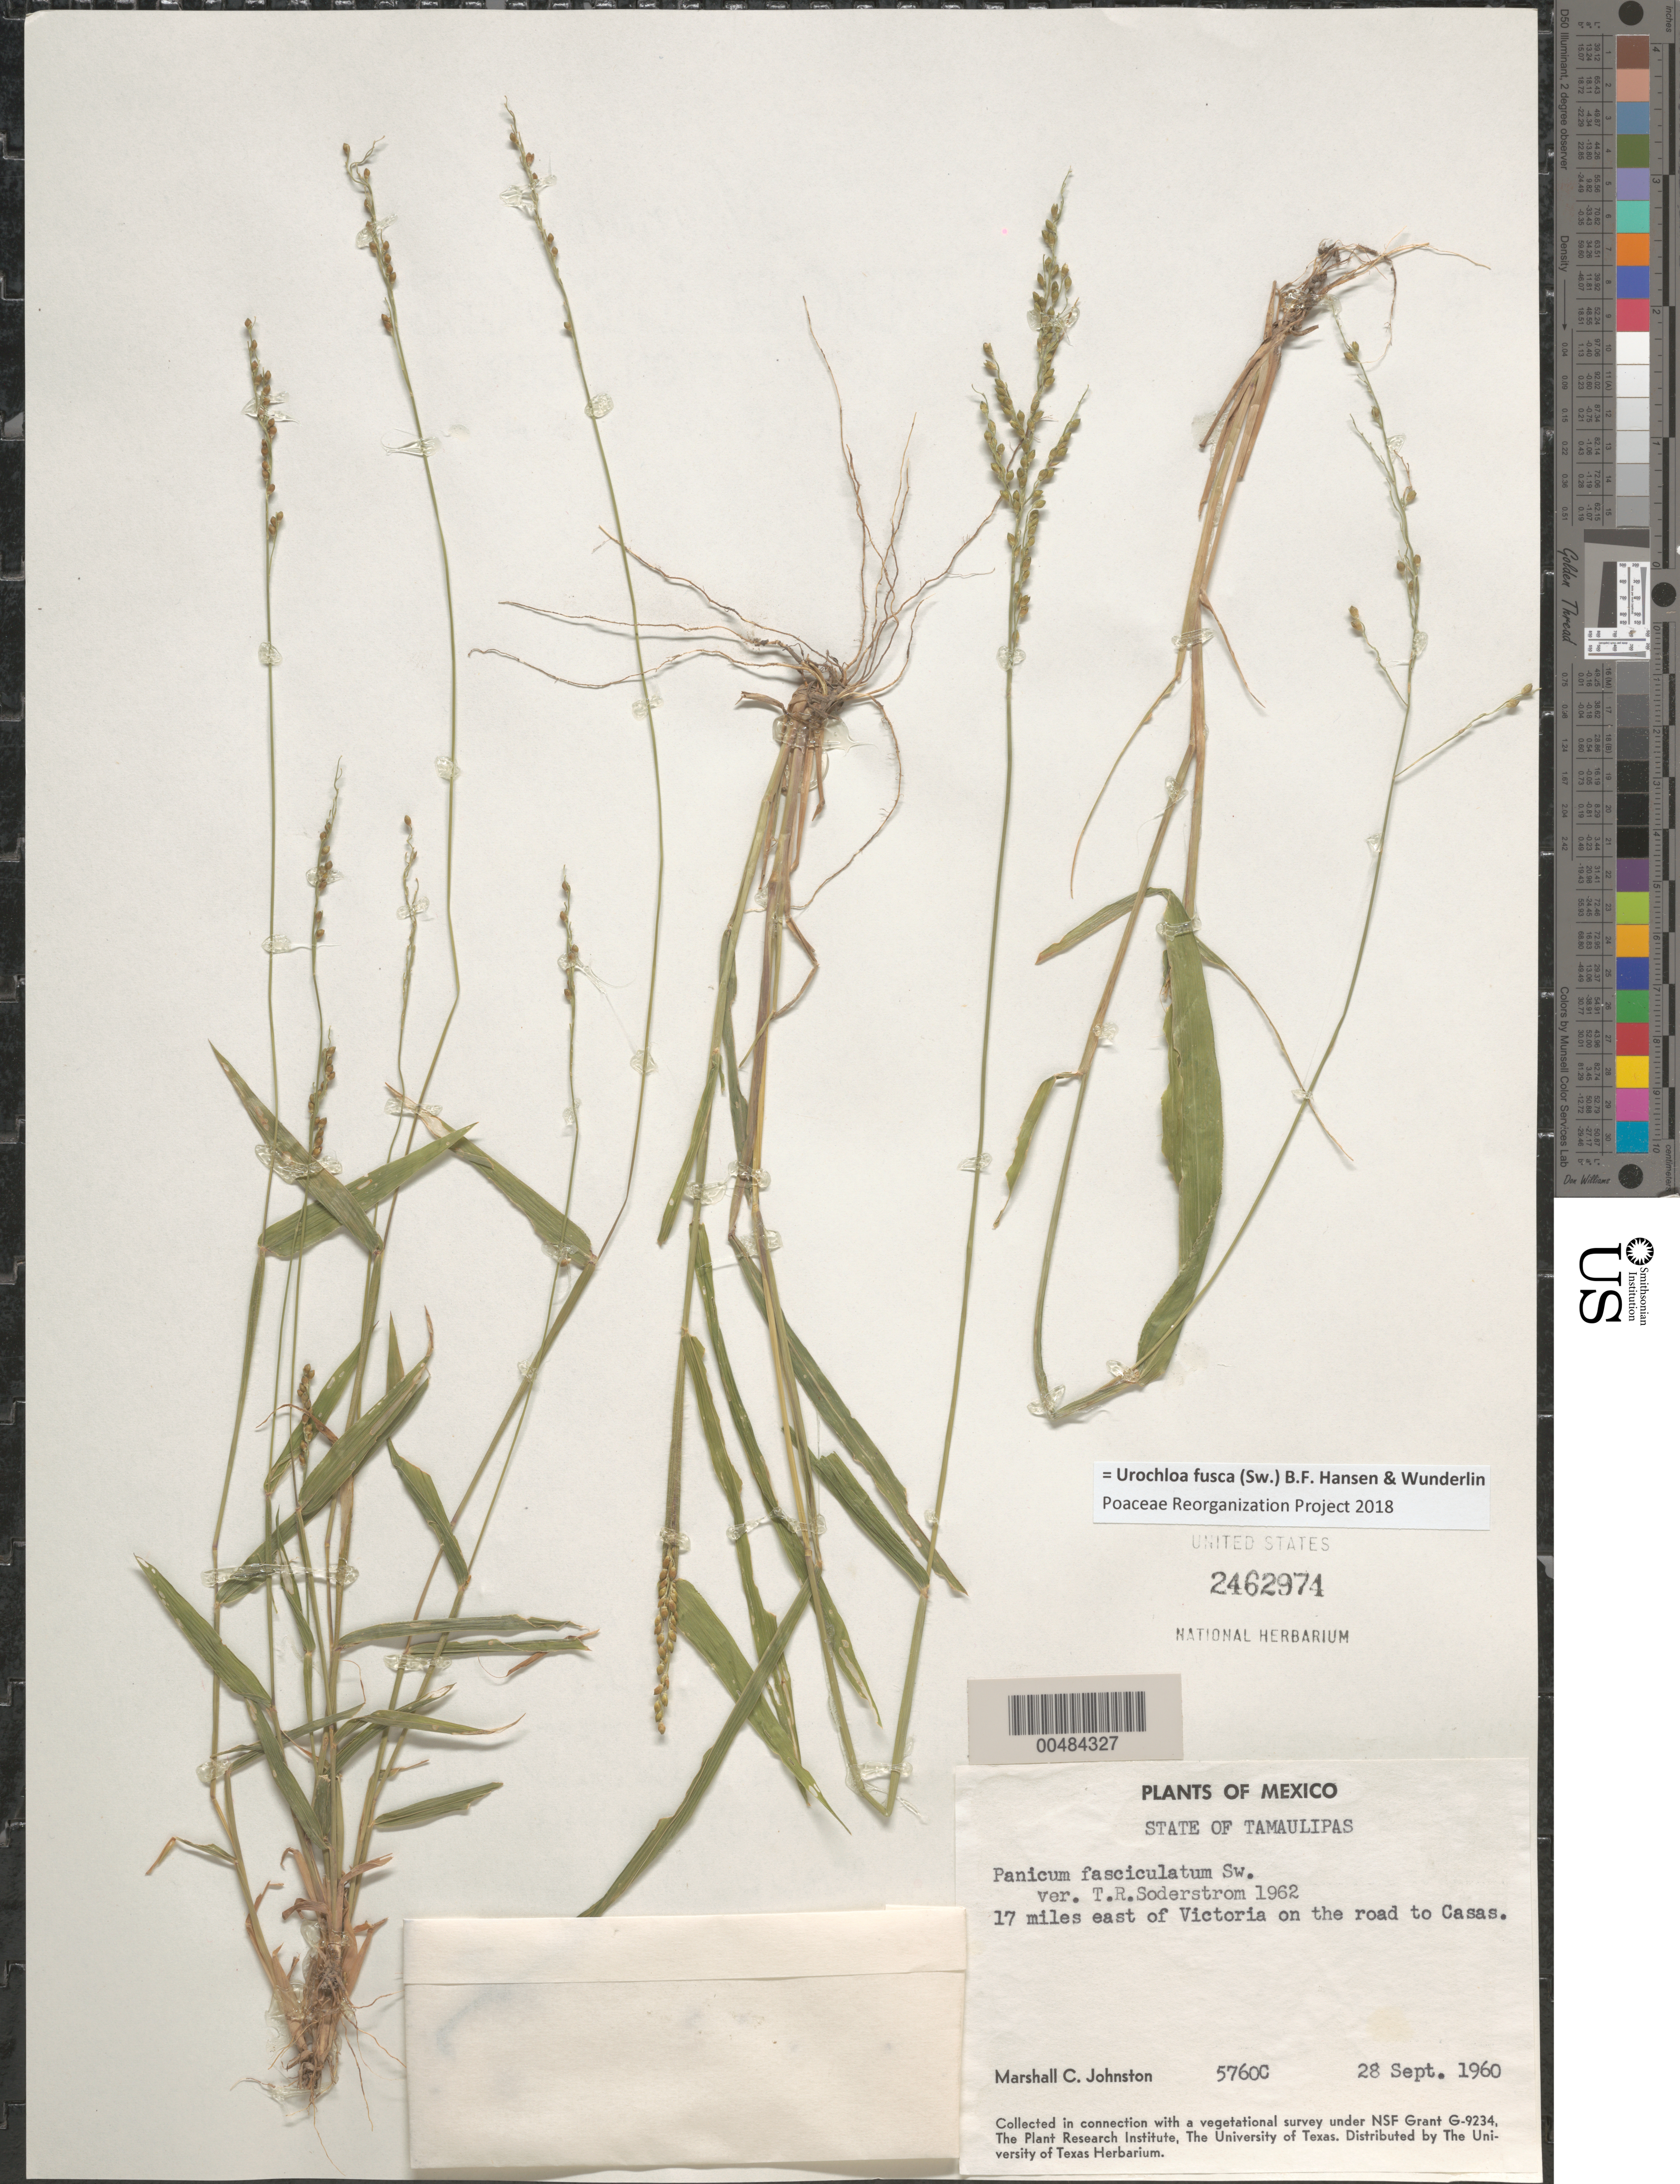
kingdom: Plantae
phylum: Tracheophyta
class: Liliopsida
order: Poales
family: Poaceae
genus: Brachiaria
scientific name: Brachiaria fasciculata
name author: (Sw.) Parodi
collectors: M. Johnston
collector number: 5760C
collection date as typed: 28 Sep 1960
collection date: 1960-09-28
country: Mexico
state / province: Tamaulipas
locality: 17 mi E of Victoria on the road to Casas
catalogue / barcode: US 2462974